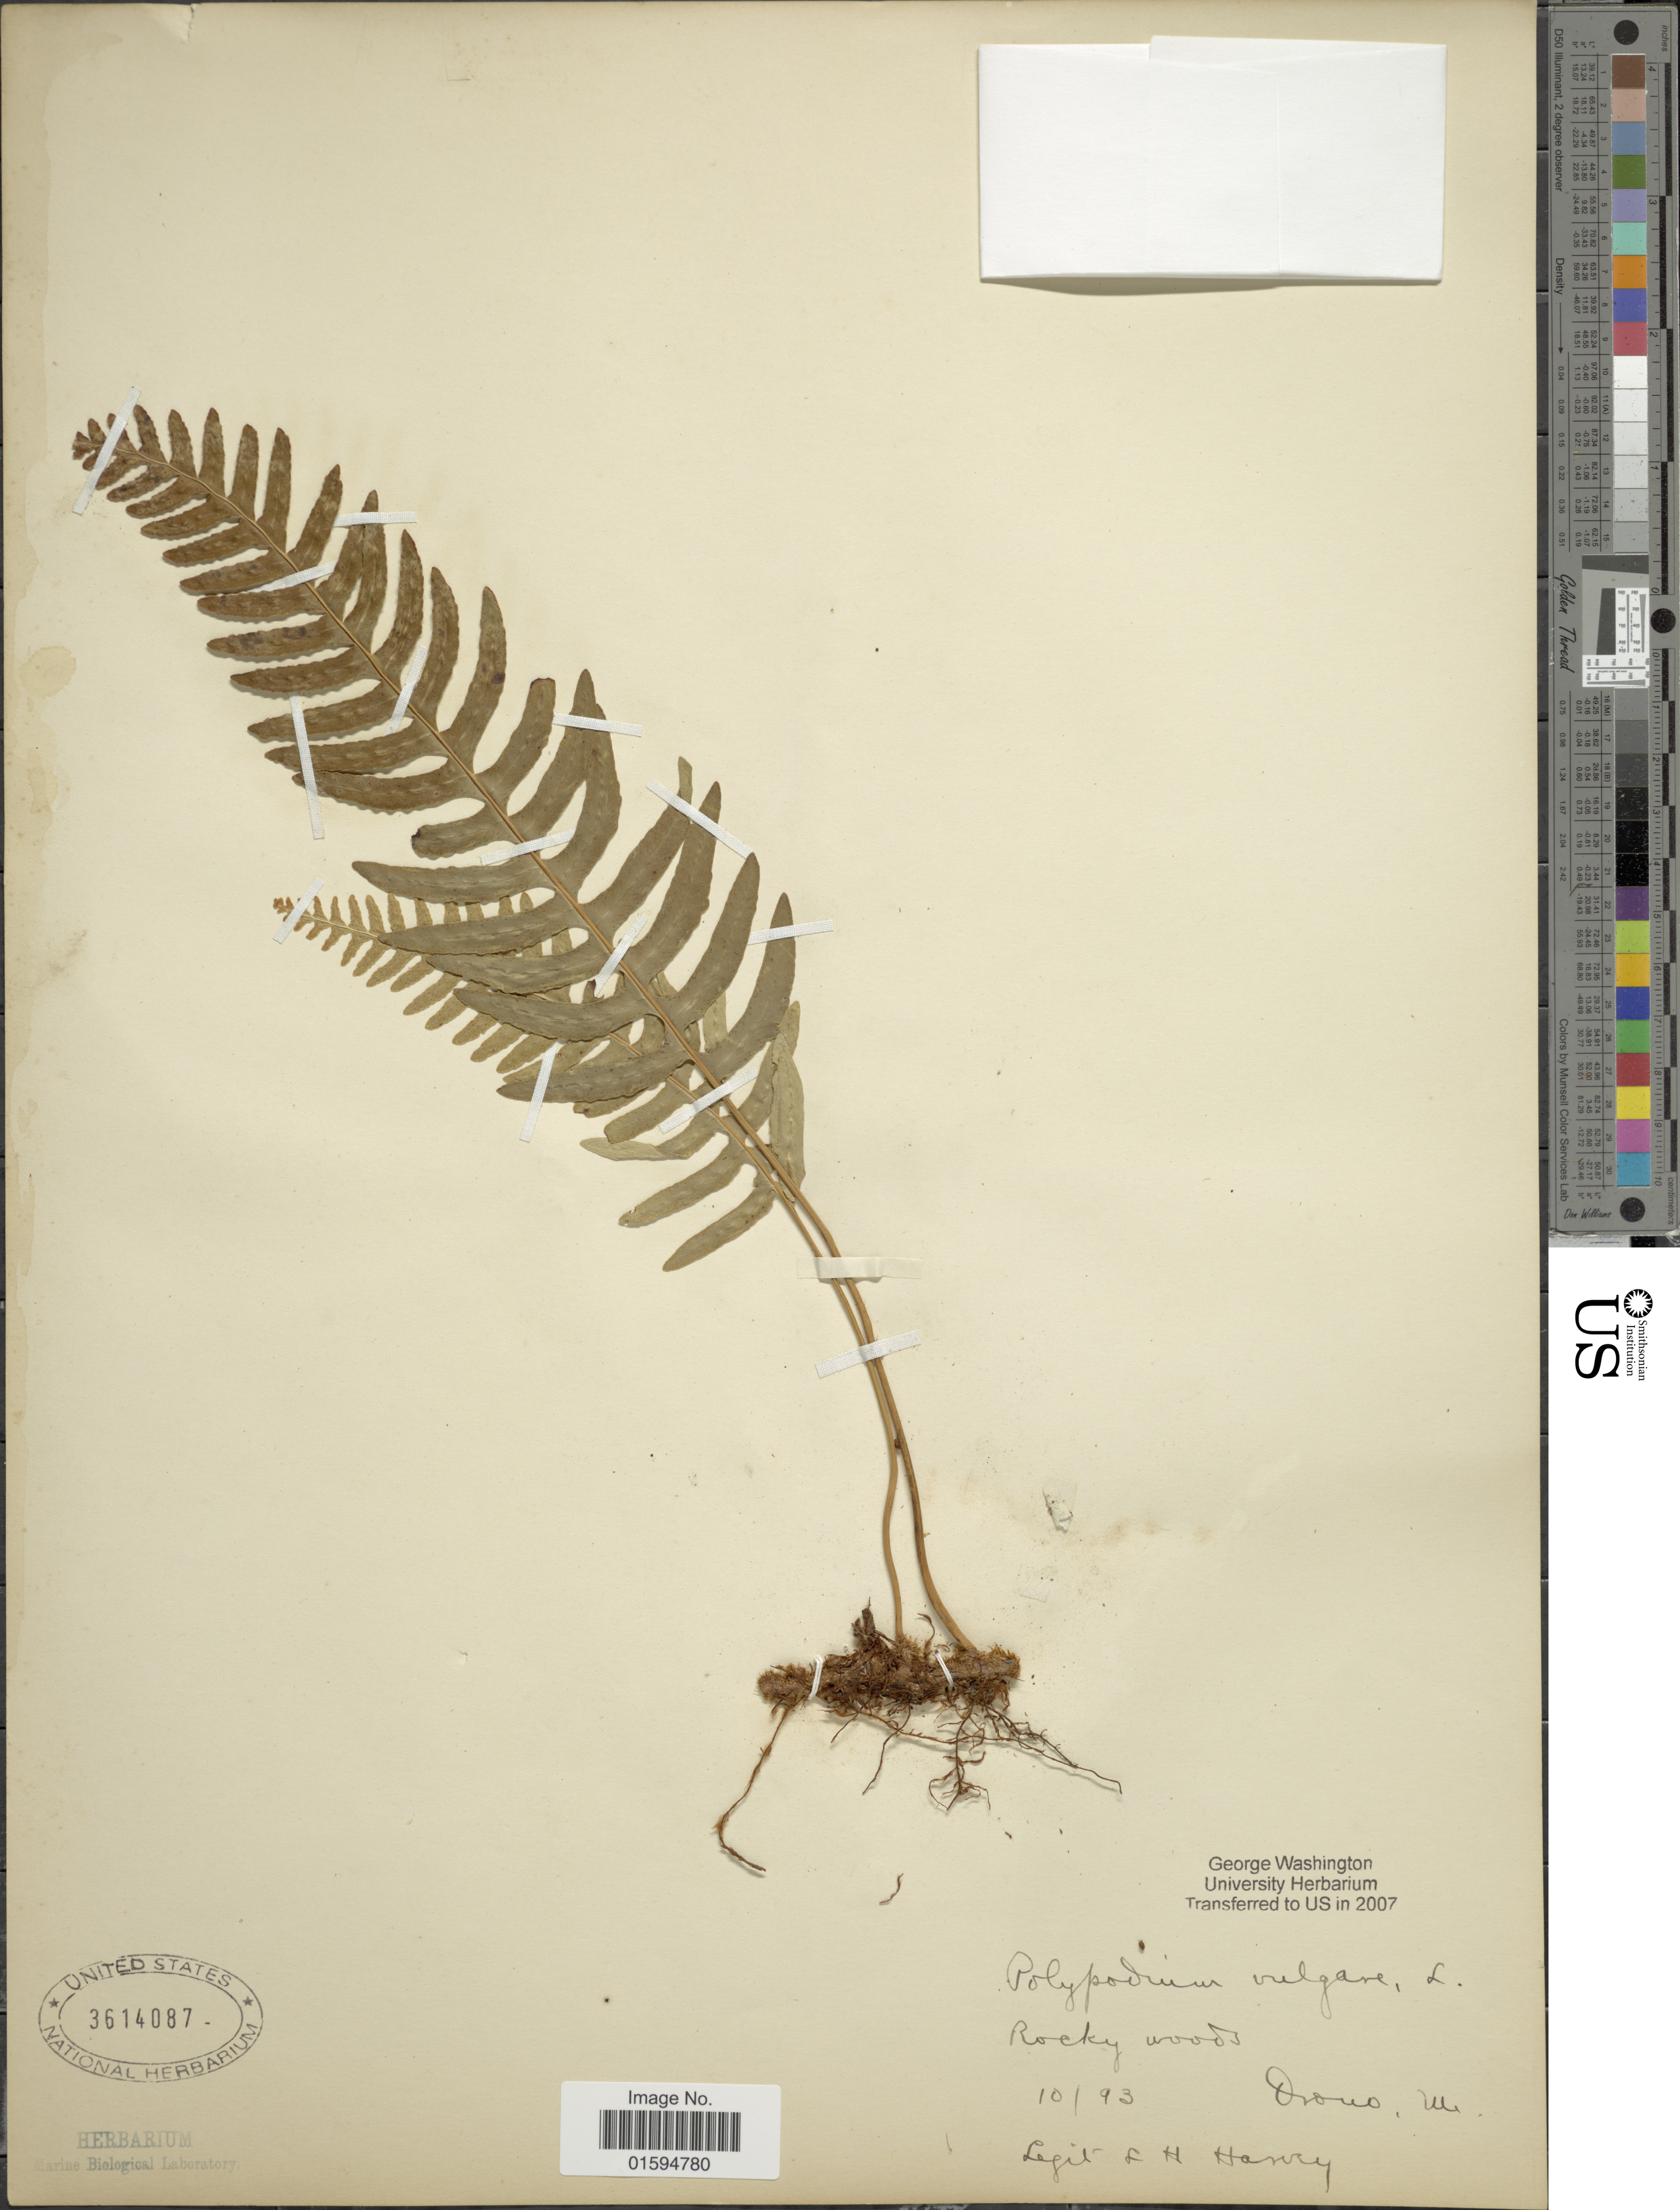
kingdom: Plantae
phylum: Tracheophyta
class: Polypodiopsida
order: Polypodiales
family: Polypodiaceae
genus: Polypodium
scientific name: Polypodium virginianum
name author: L.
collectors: F. L. Harvey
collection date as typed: Transcribed d/m/y: /10/93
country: United States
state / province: Maine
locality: Rocky woods, Orono, Me.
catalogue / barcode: US 3614087